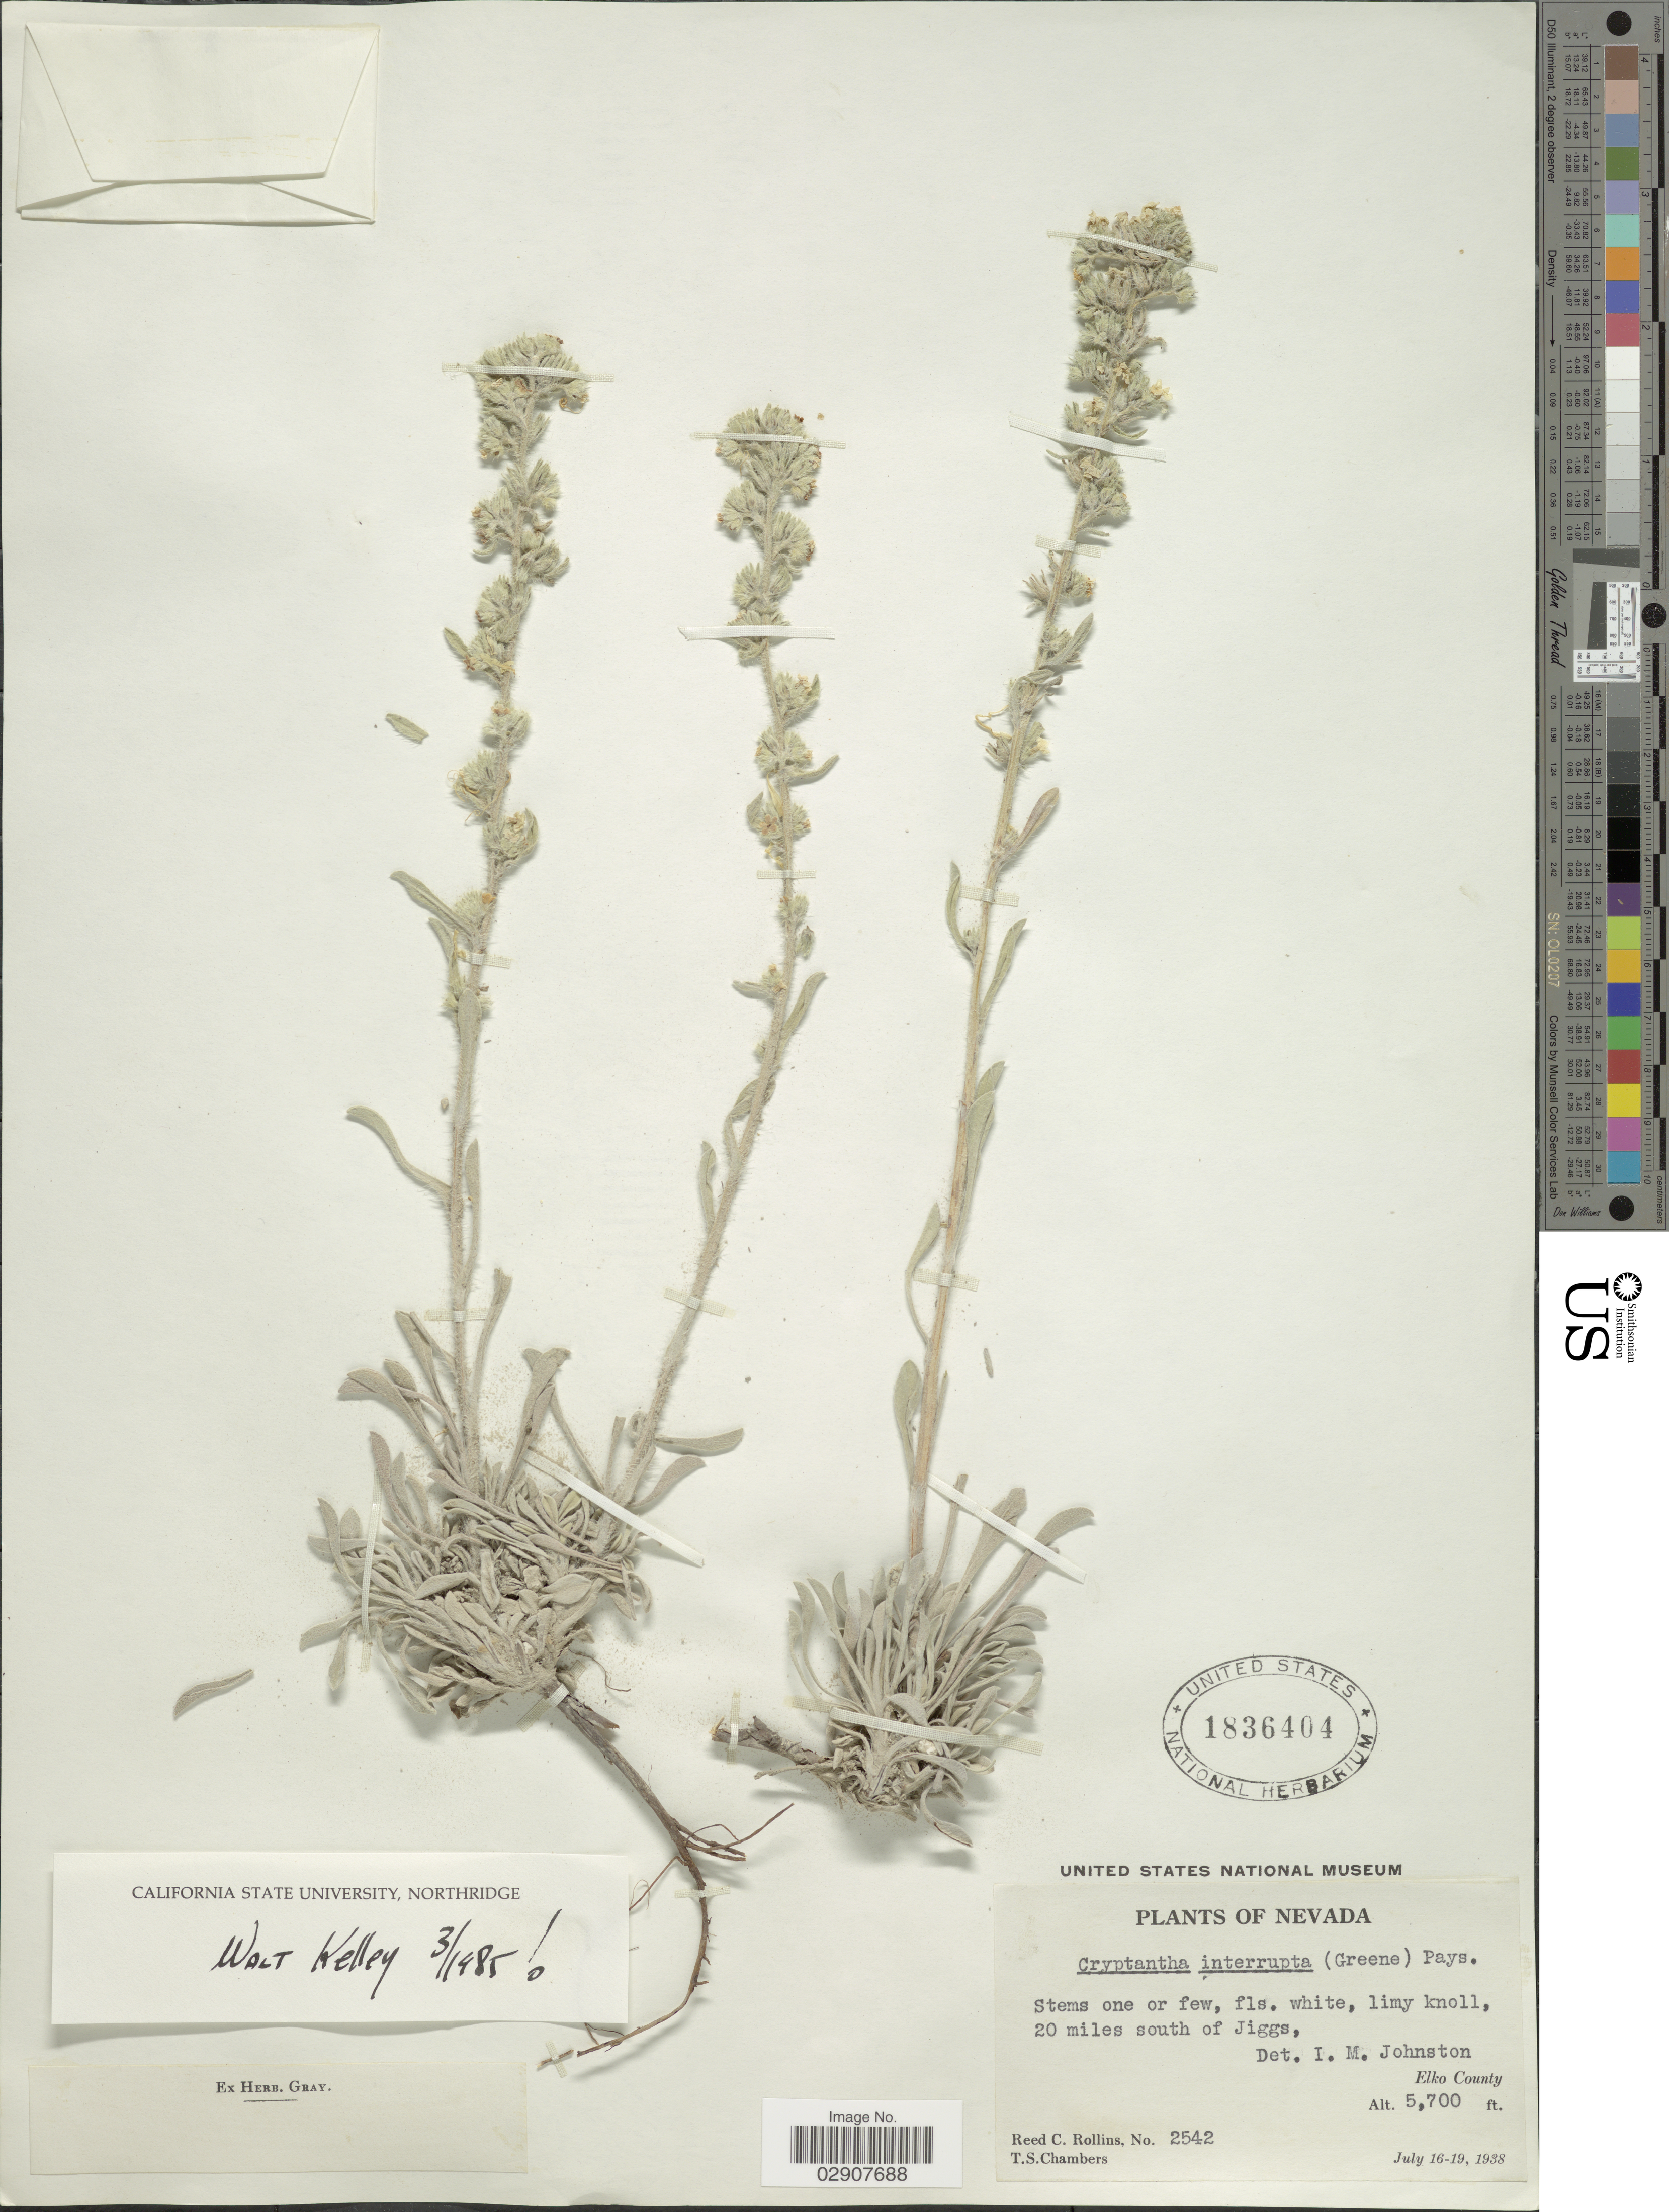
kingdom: Plantae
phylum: Tracheophyta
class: Magnoliopsida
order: Boraginales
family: Boraginaceae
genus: Cryptantha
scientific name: Cryptantha interrupta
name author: (C.W. Greene) Payson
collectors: R. C. Rollins & T. Chambers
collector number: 2542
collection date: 1938-07-16/1938-07-19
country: United States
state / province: Nevada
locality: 20 miles south of Jiggs, Elko County.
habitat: limy knoll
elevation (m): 1737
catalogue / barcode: US 1836404